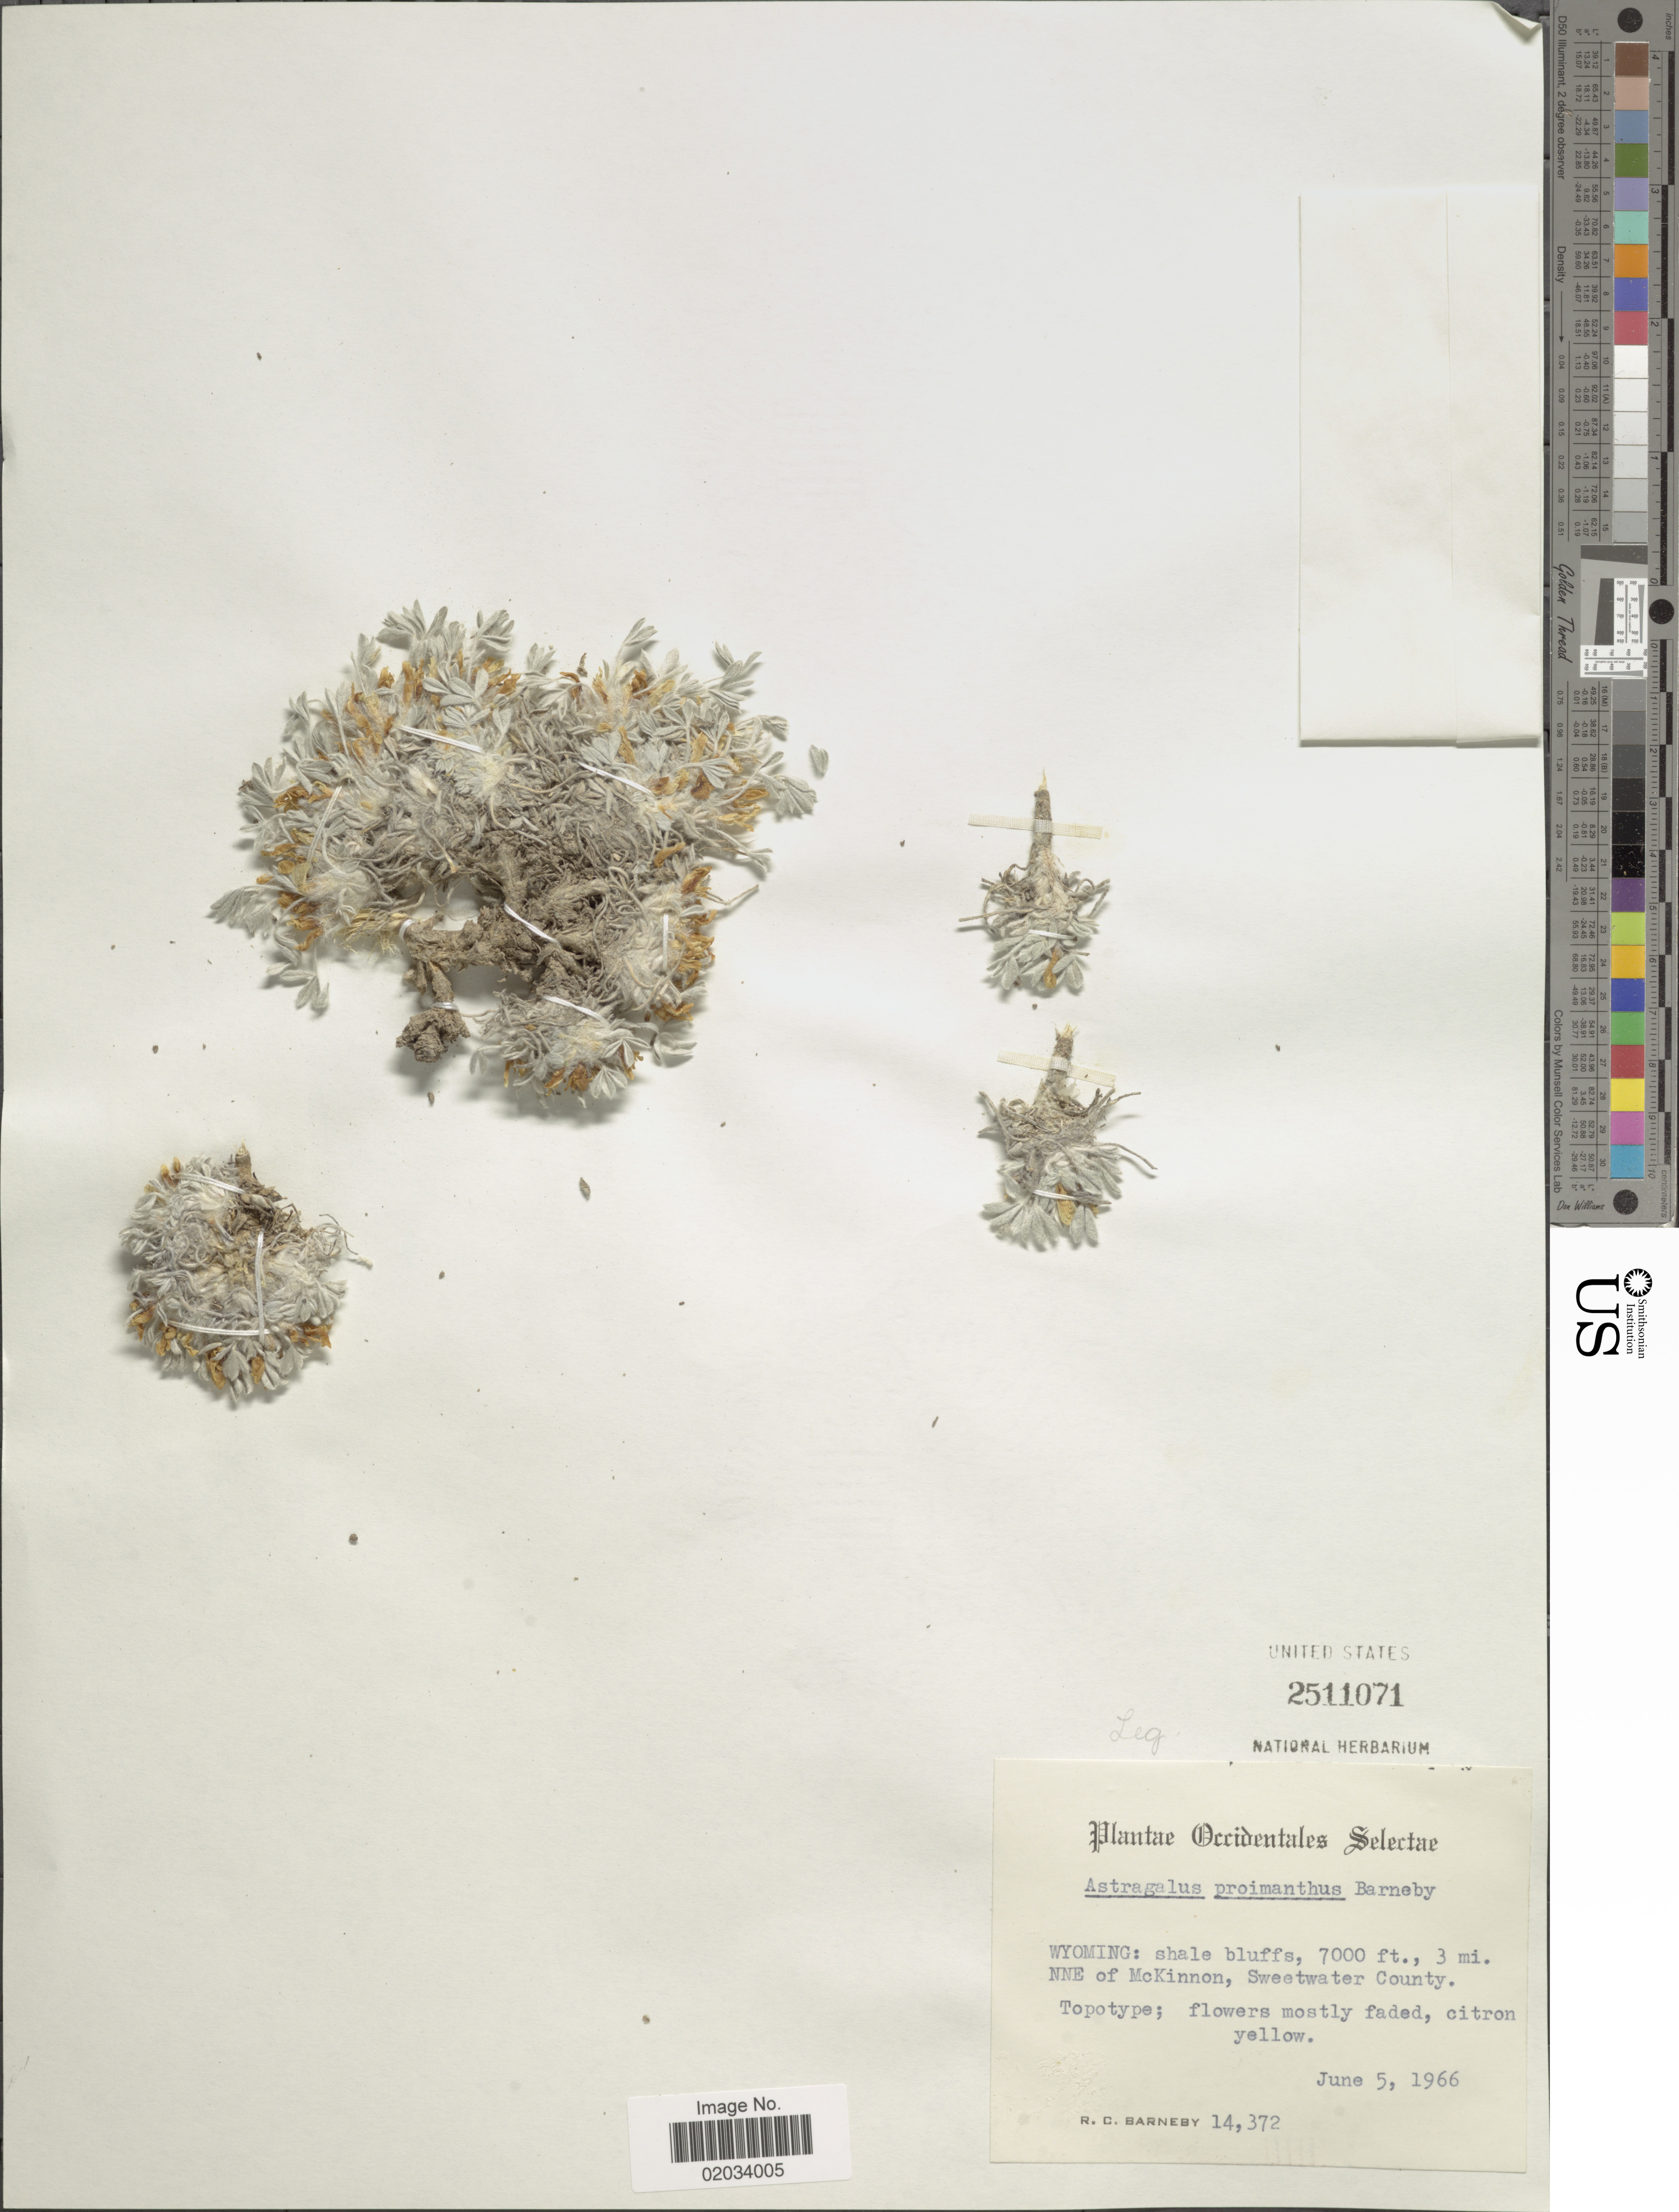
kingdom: Plantae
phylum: Tracheophyta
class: Magnoliopsida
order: Fabales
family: Fabaceae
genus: Astragalus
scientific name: Astragalus proimanthus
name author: Barneby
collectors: R. C. Barneby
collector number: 14372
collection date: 1966-06-05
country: United States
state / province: Wyoming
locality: Shale bluffs, 3 mi. NNE of McKinnon, Sweetwater County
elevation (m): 2134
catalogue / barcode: US 2511071